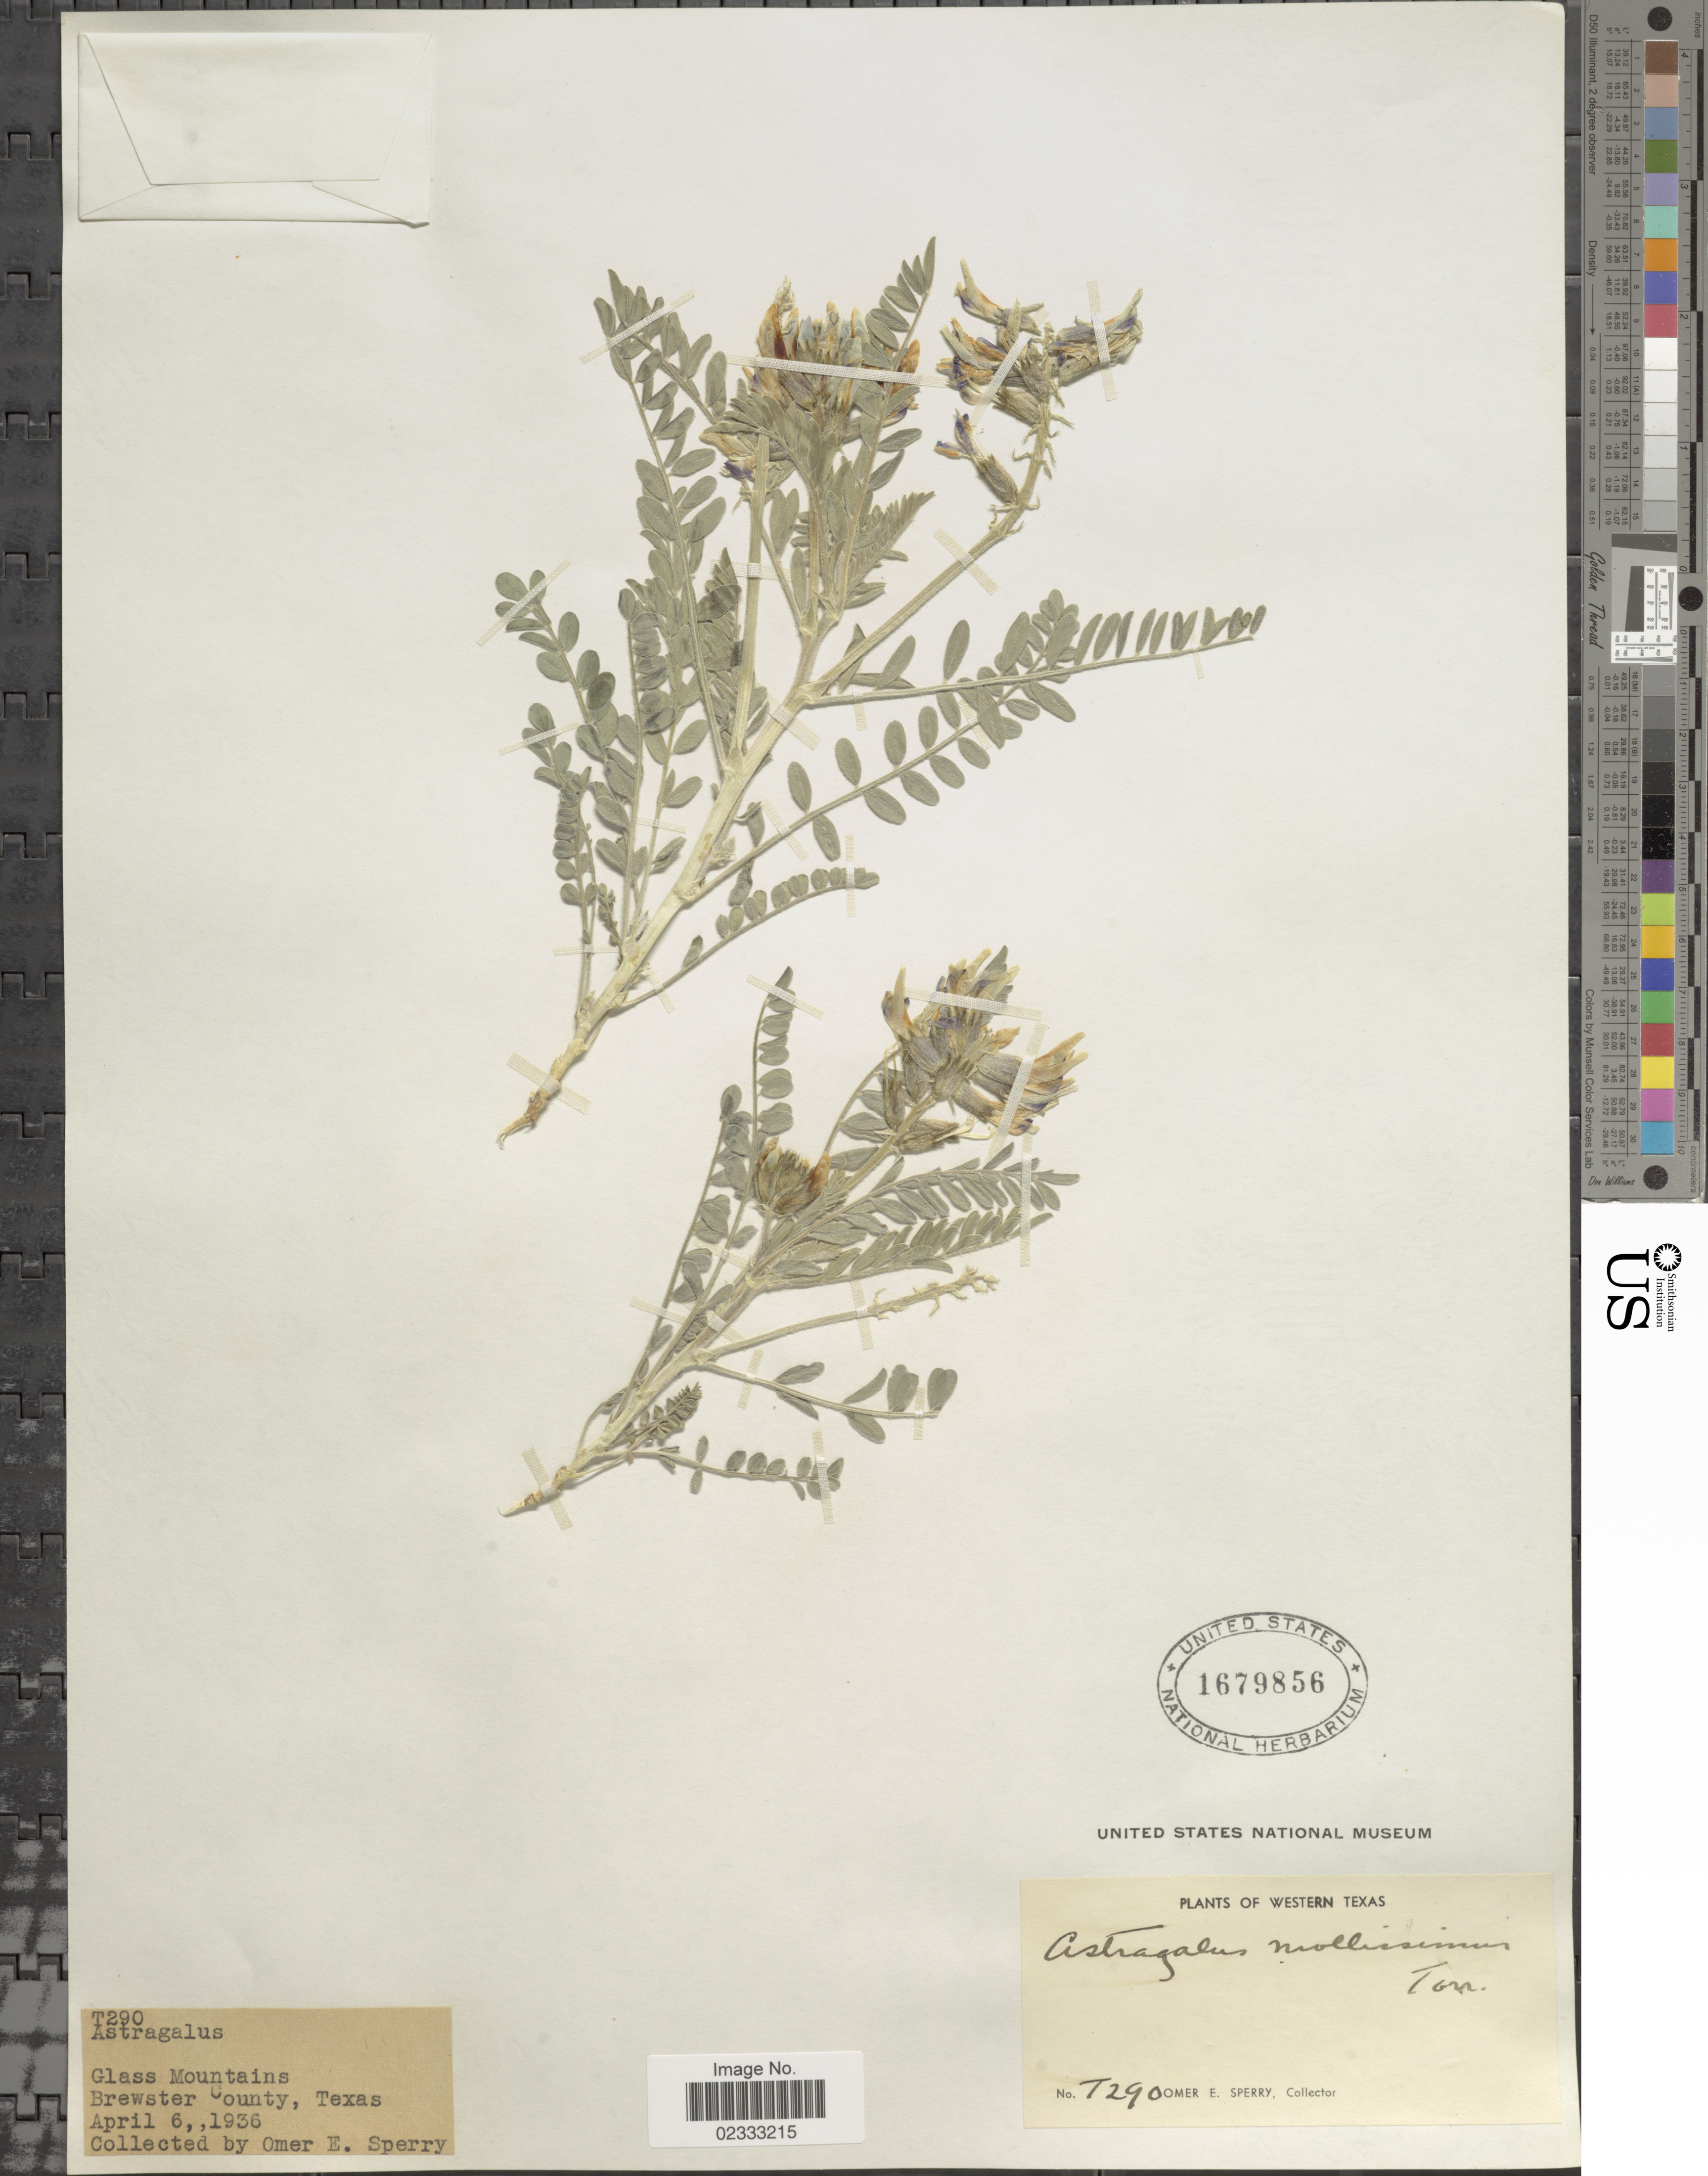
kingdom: Plantae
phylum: Tracheophyta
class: Magnoliopsida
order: Fabales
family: Fabaceae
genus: Astragalus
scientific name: Astragalus mollissimus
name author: Torr.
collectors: O. E. Sperry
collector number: T290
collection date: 1936-04-06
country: United States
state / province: Texas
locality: Western Texas, Glass Mountains, Brewster County, texas.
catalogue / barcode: US 1679856